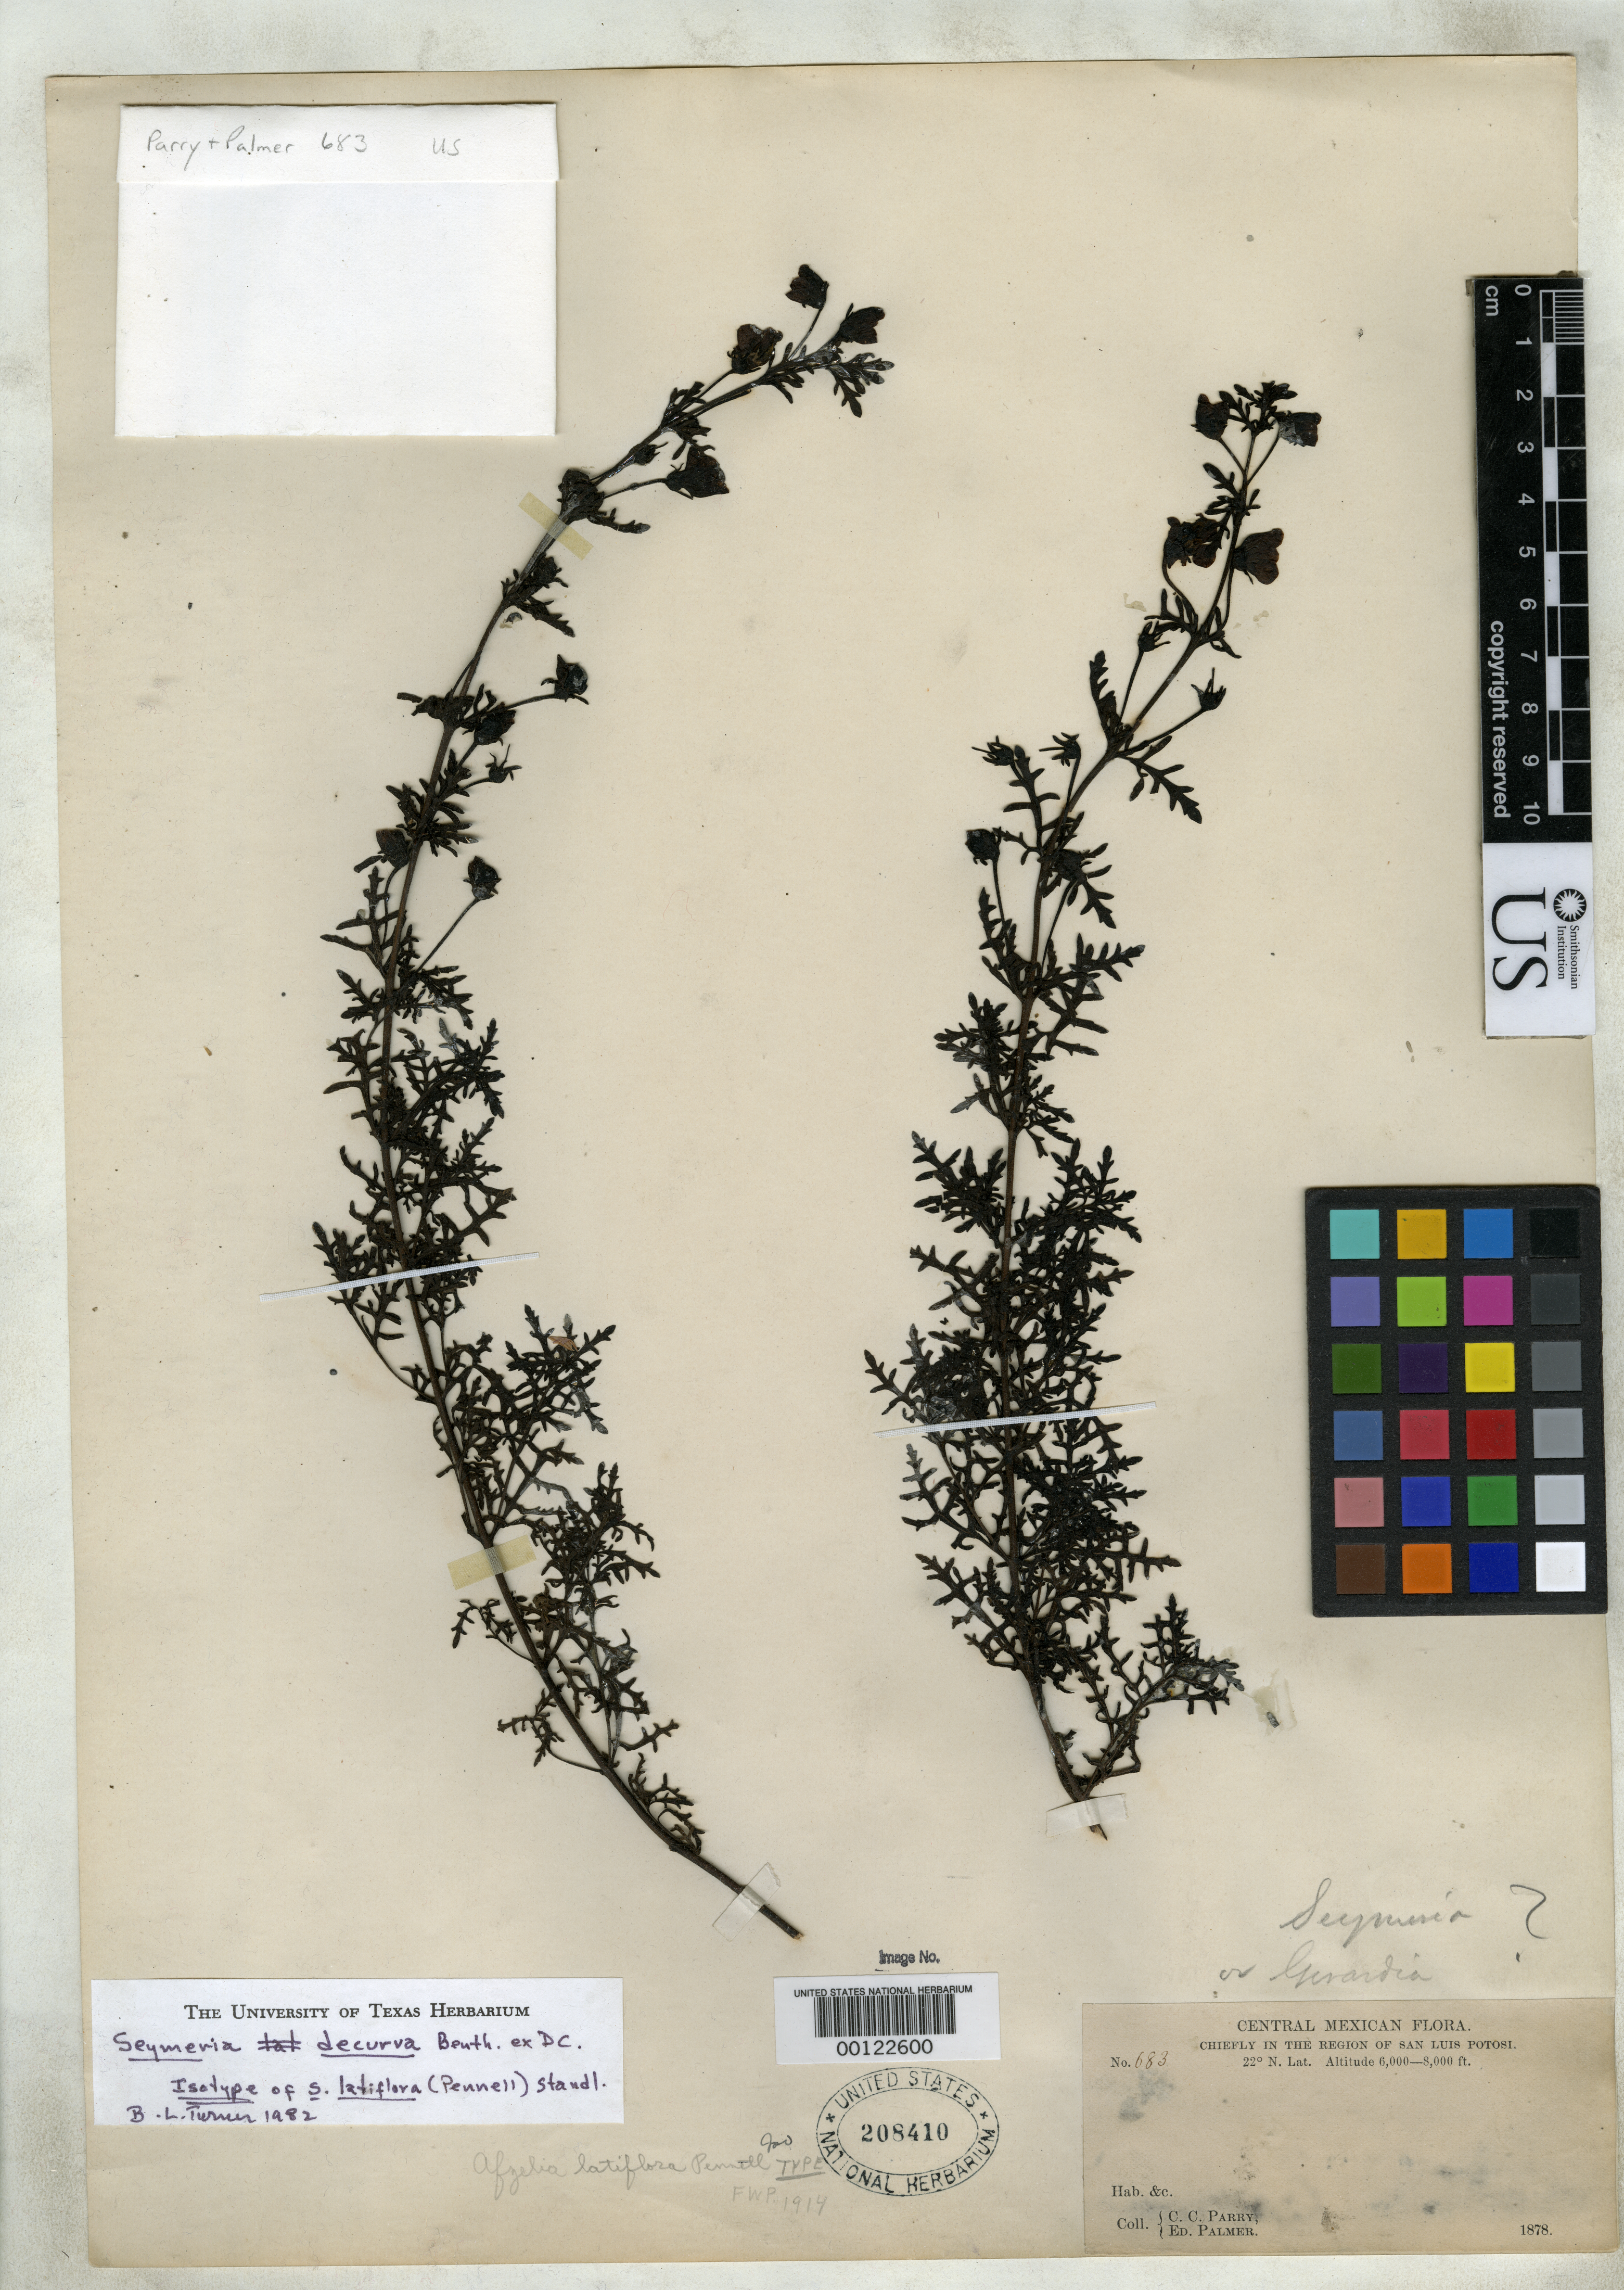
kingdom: Plantae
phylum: Tracheophyta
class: Magnoliopsida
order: Lamiales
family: Orobanchaceae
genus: Afzelia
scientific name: Afzelia latiflora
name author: Pennell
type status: Isotype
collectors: C. C. Parry & E. Palmer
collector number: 683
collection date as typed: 1878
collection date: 1878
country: Mexico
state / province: San Luis Potosi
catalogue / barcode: US 208410